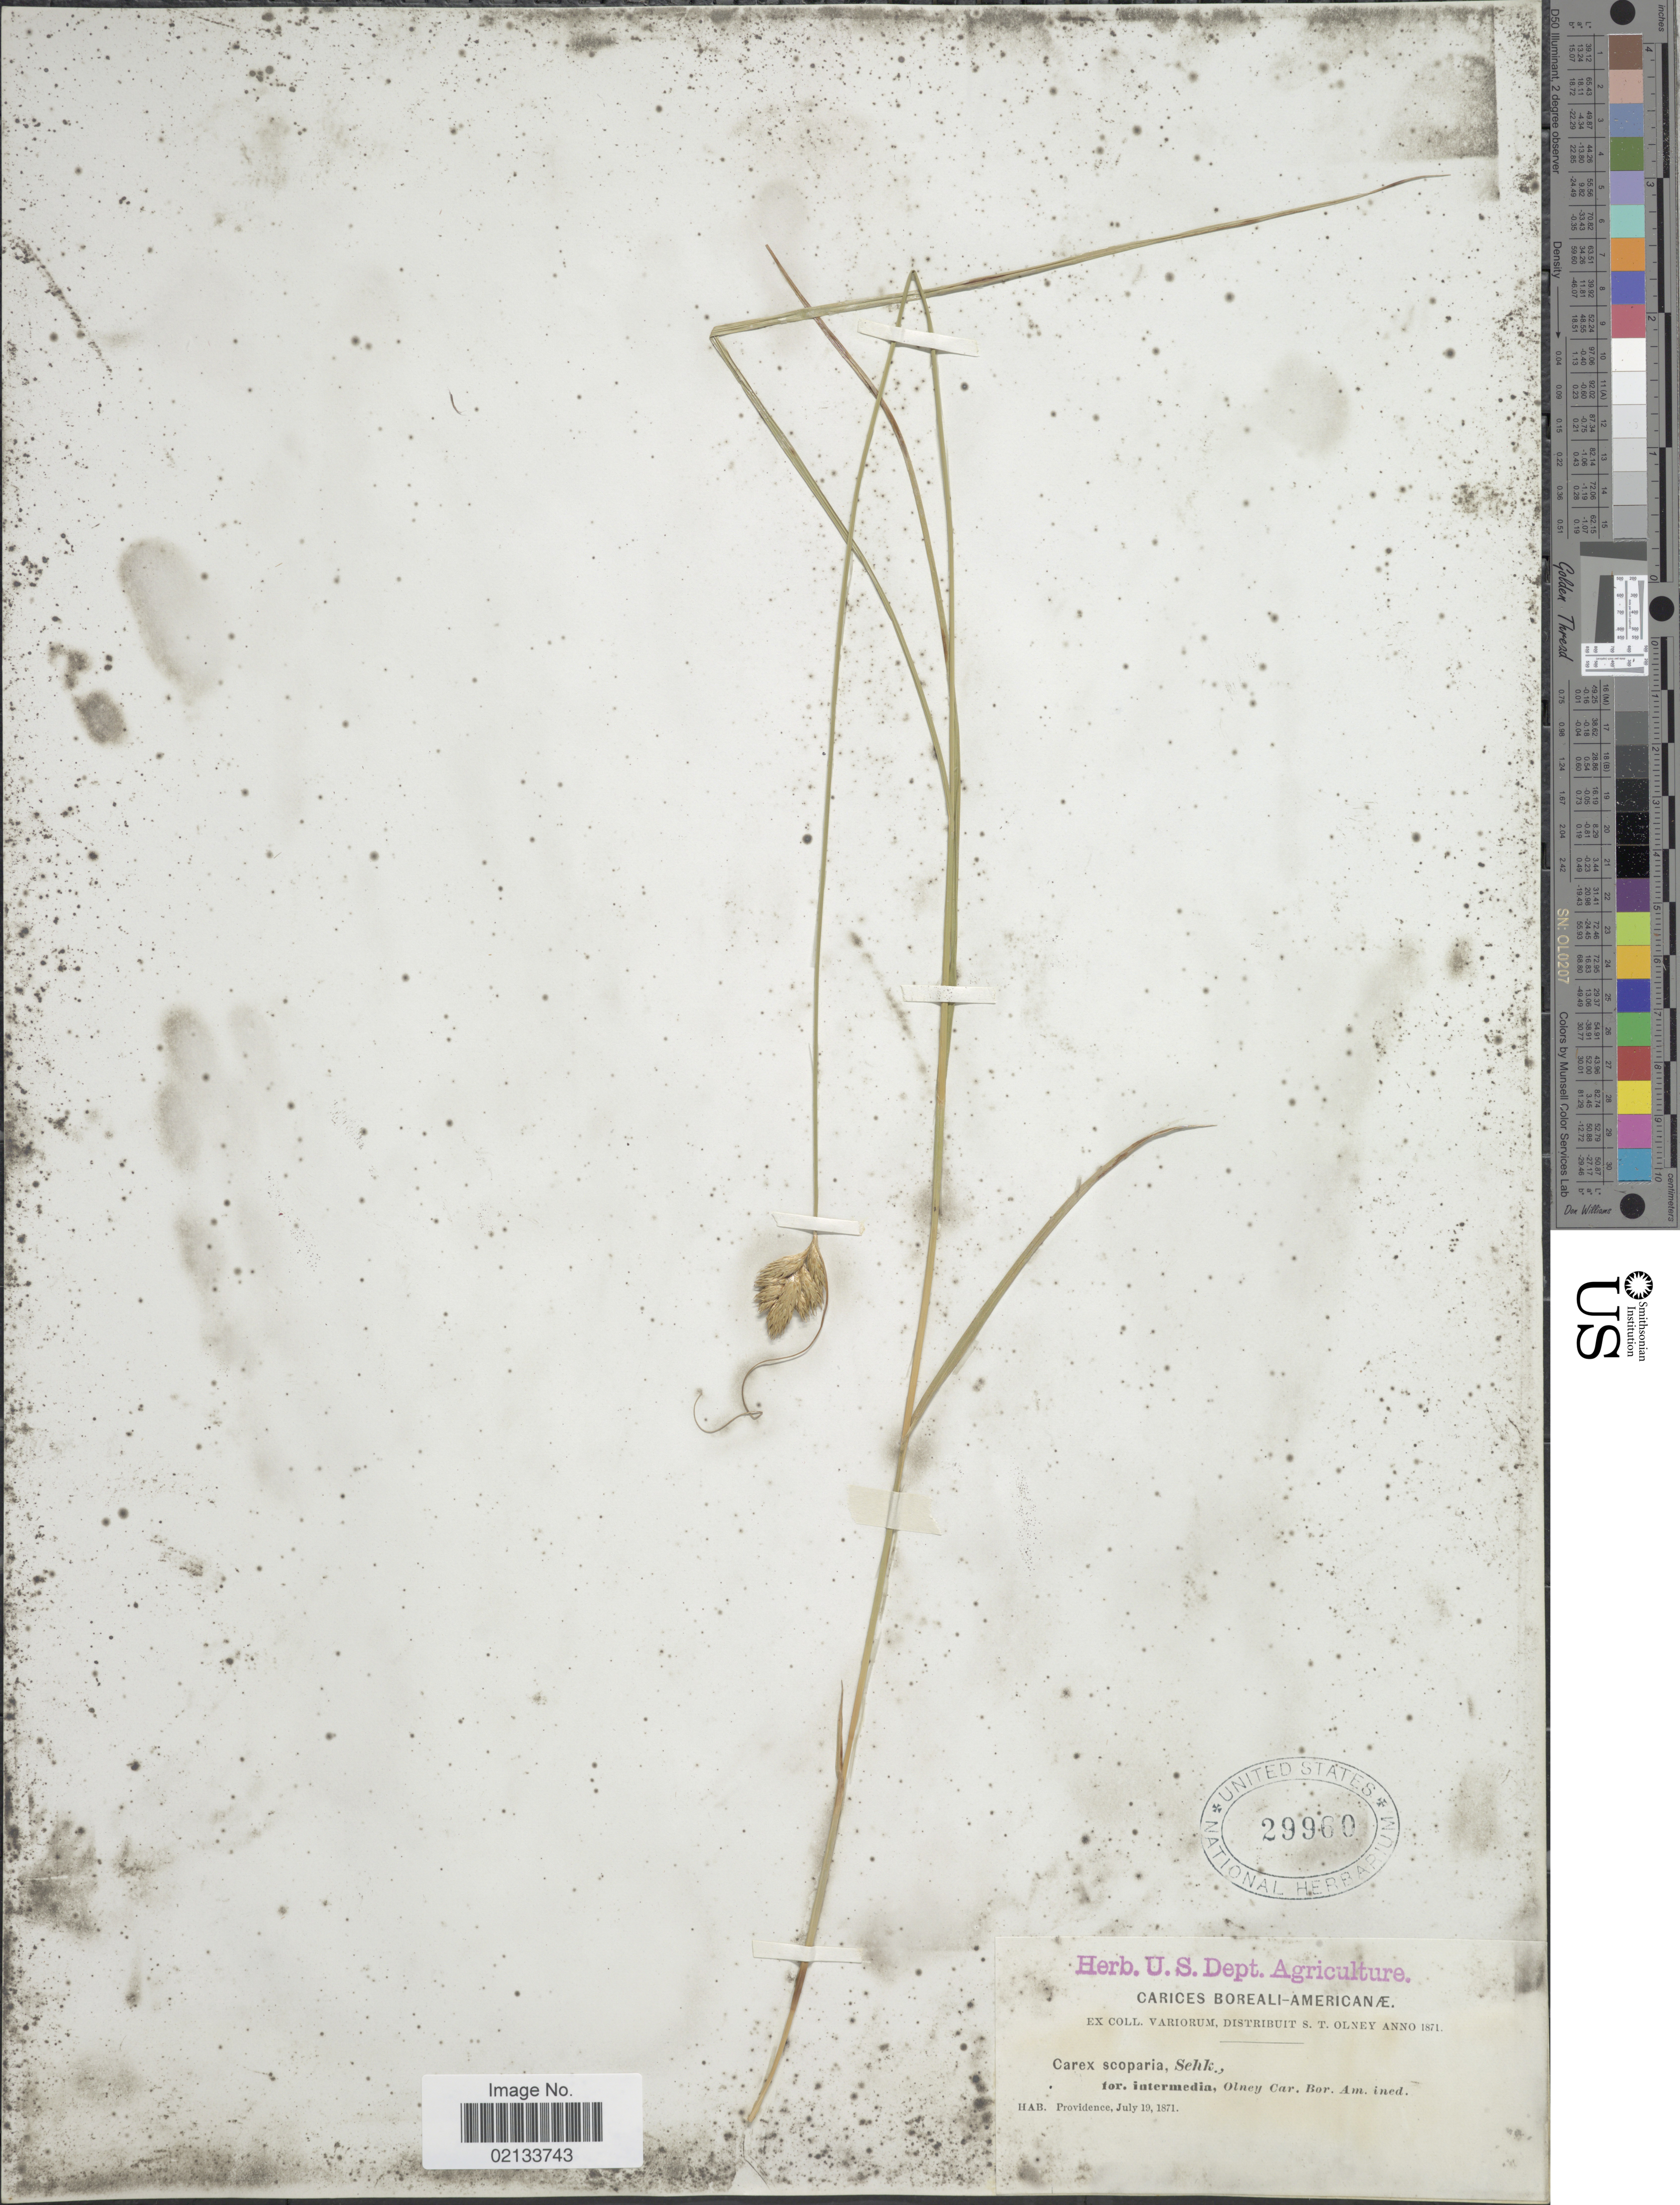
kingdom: Plantae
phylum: Tracheophyta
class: Liliopsida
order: Poales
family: Cyperaceae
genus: Carex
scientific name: Carex scoparia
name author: Schkuhr ex Willd.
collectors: S. Olney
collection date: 1871-07-19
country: United States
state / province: Rhode Island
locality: Carices Boreali-Americanæ, Providence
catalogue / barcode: US 29960